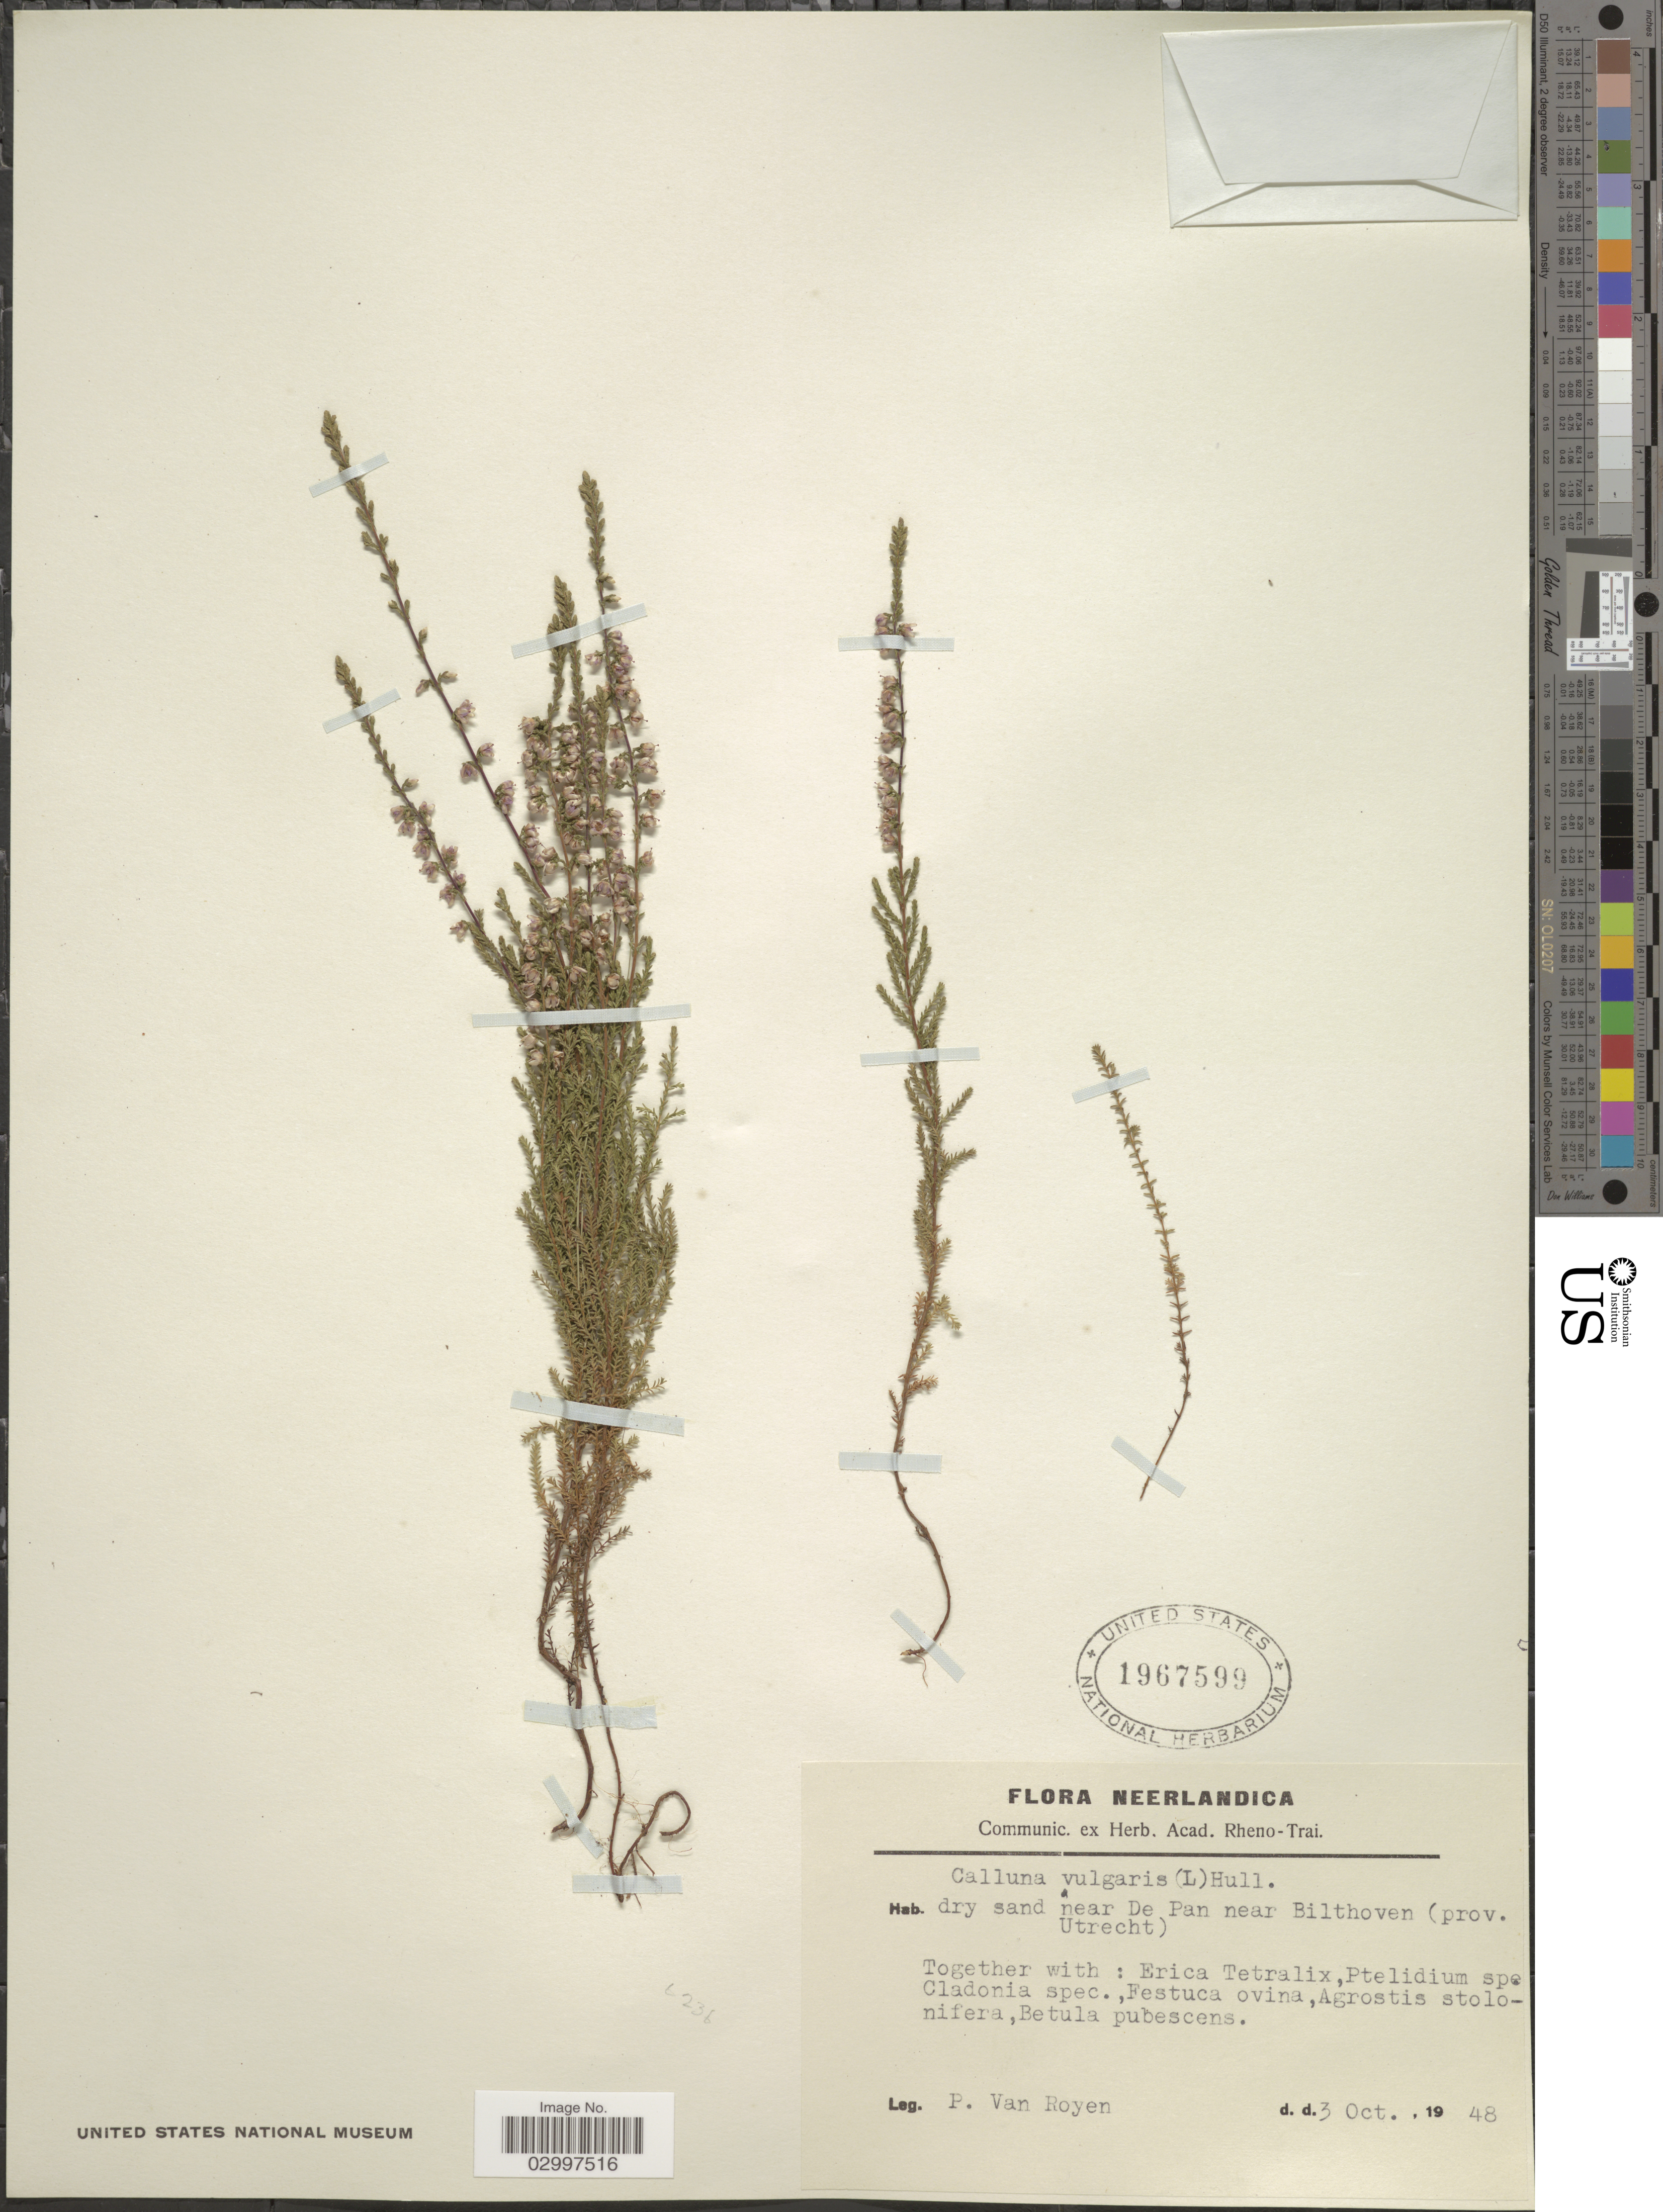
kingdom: Plantae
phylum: Tracheophyta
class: Magnoliopsida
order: Ericales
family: Ericaceae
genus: Calluna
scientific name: Calluna vulgaris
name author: (L.) Hull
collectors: P. van Royen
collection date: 1948-10-03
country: Netherlands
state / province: Utrecht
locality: Near De Pan near Bilthoven.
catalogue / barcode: US 1967599